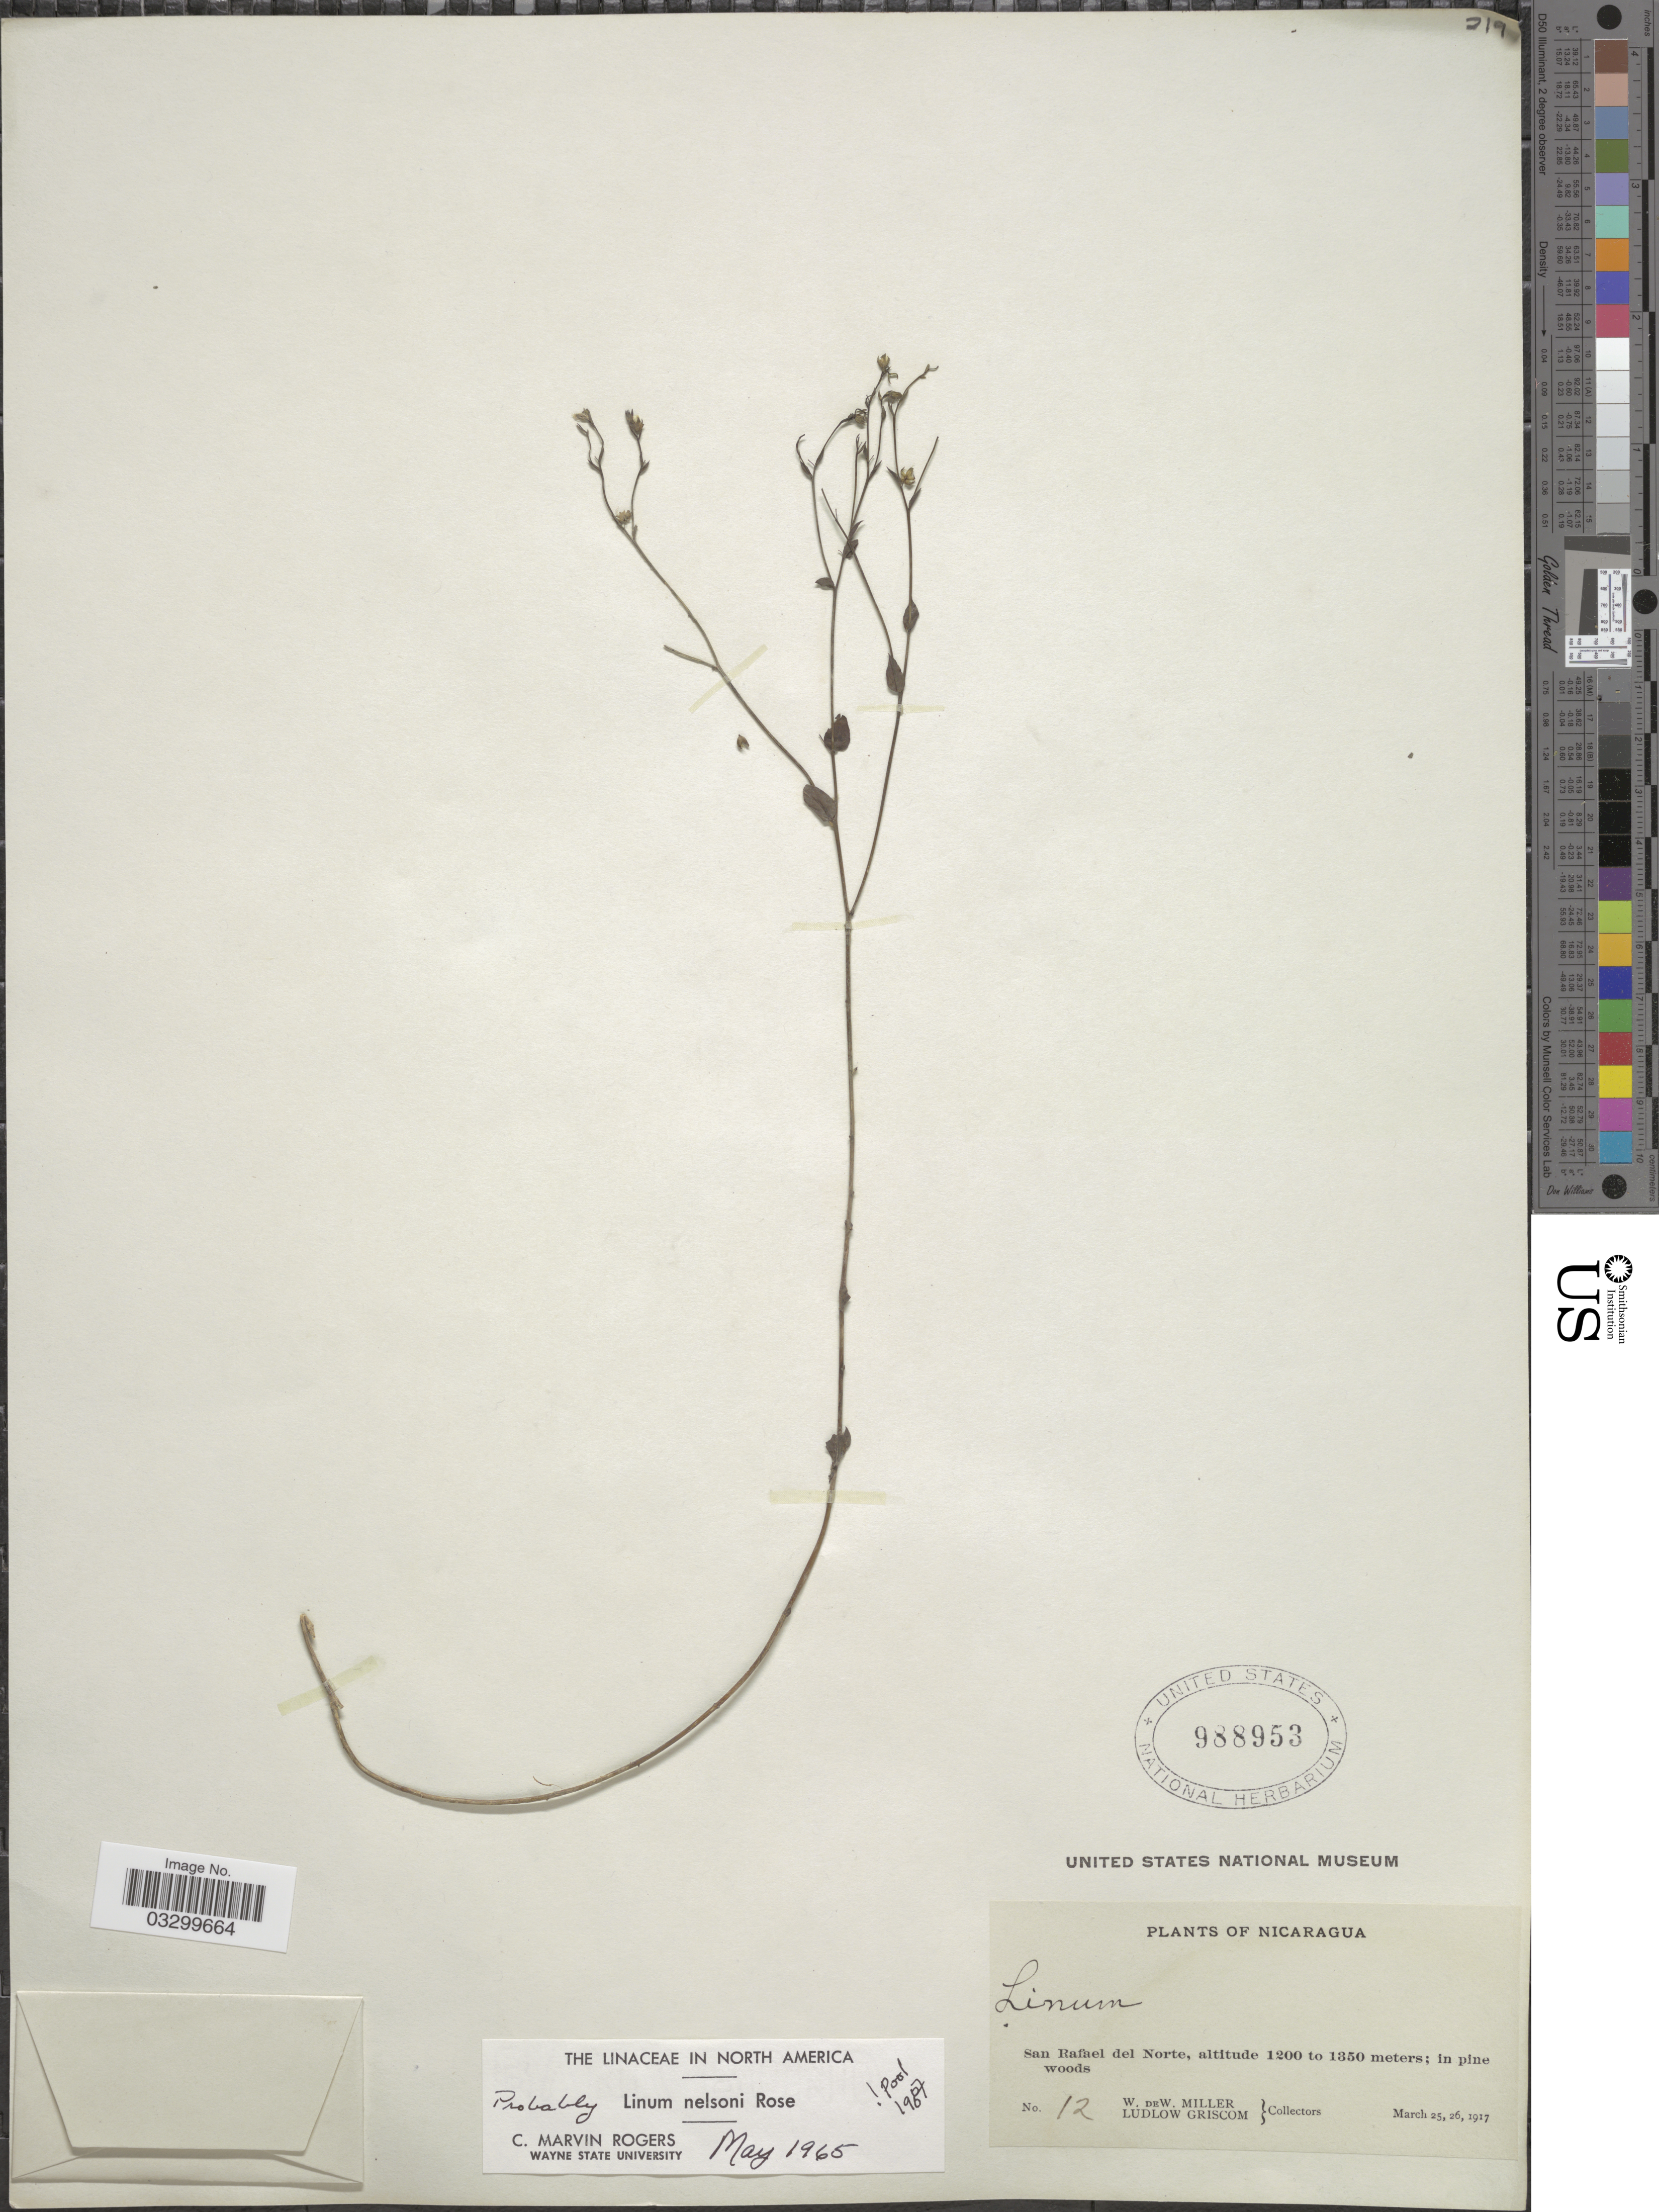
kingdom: Plantae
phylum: Tracheophyta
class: Magnoliopsida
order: Malpighiales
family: Linaceae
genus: Linum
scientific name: Linum nelsonii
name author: Rose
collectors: W. D. Miller & L. Griscom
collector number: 12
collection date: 1917-03-25/1917-03-26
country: Nicaragua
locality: San Rafael del Norte.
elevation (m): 1200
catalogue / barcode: US 988953